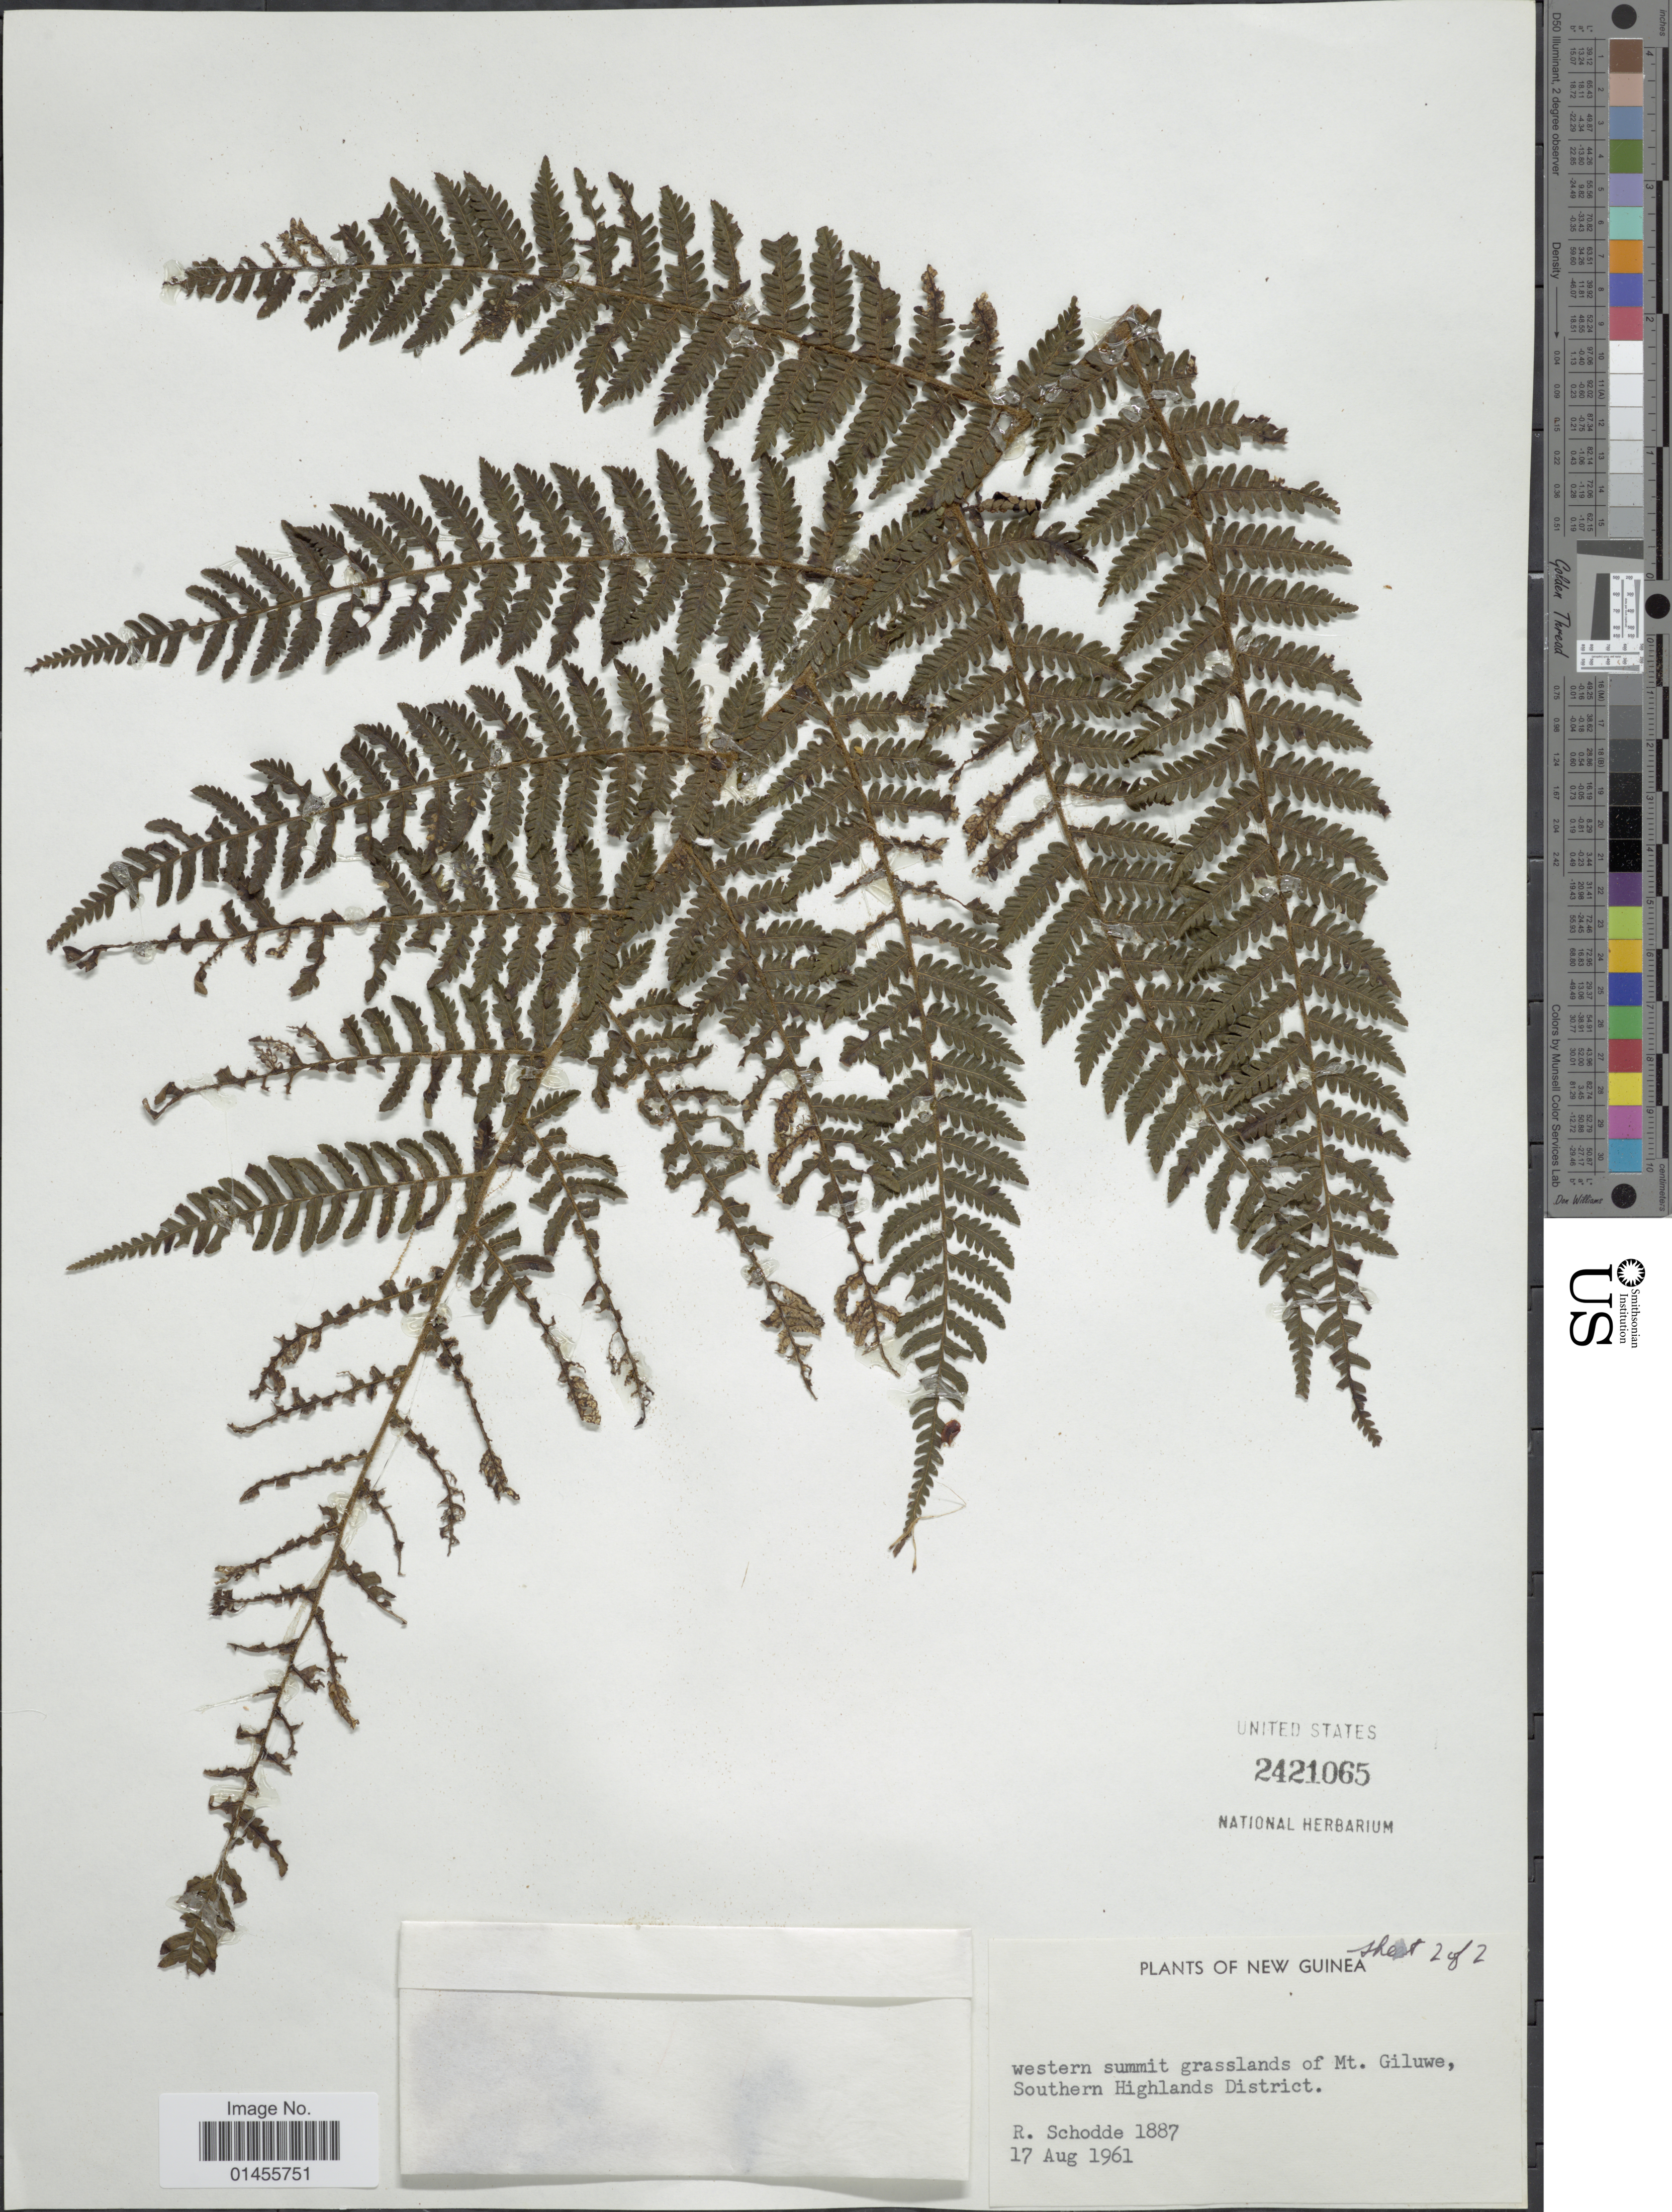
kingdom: Plantae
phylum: Tracheophyta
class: Polypodiopsida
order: Cyatheales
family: Cyatheaceae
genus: Alsophila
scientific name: Alsophila sp.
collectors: R. Schodde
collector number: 1887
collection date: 1961-08-17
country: Papua New Guinea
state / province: Southern Highlands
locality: New Guinea. western summit grasslands of Mt. Giluwe, Southern Highlands District, Papua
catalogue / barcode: US 2421065